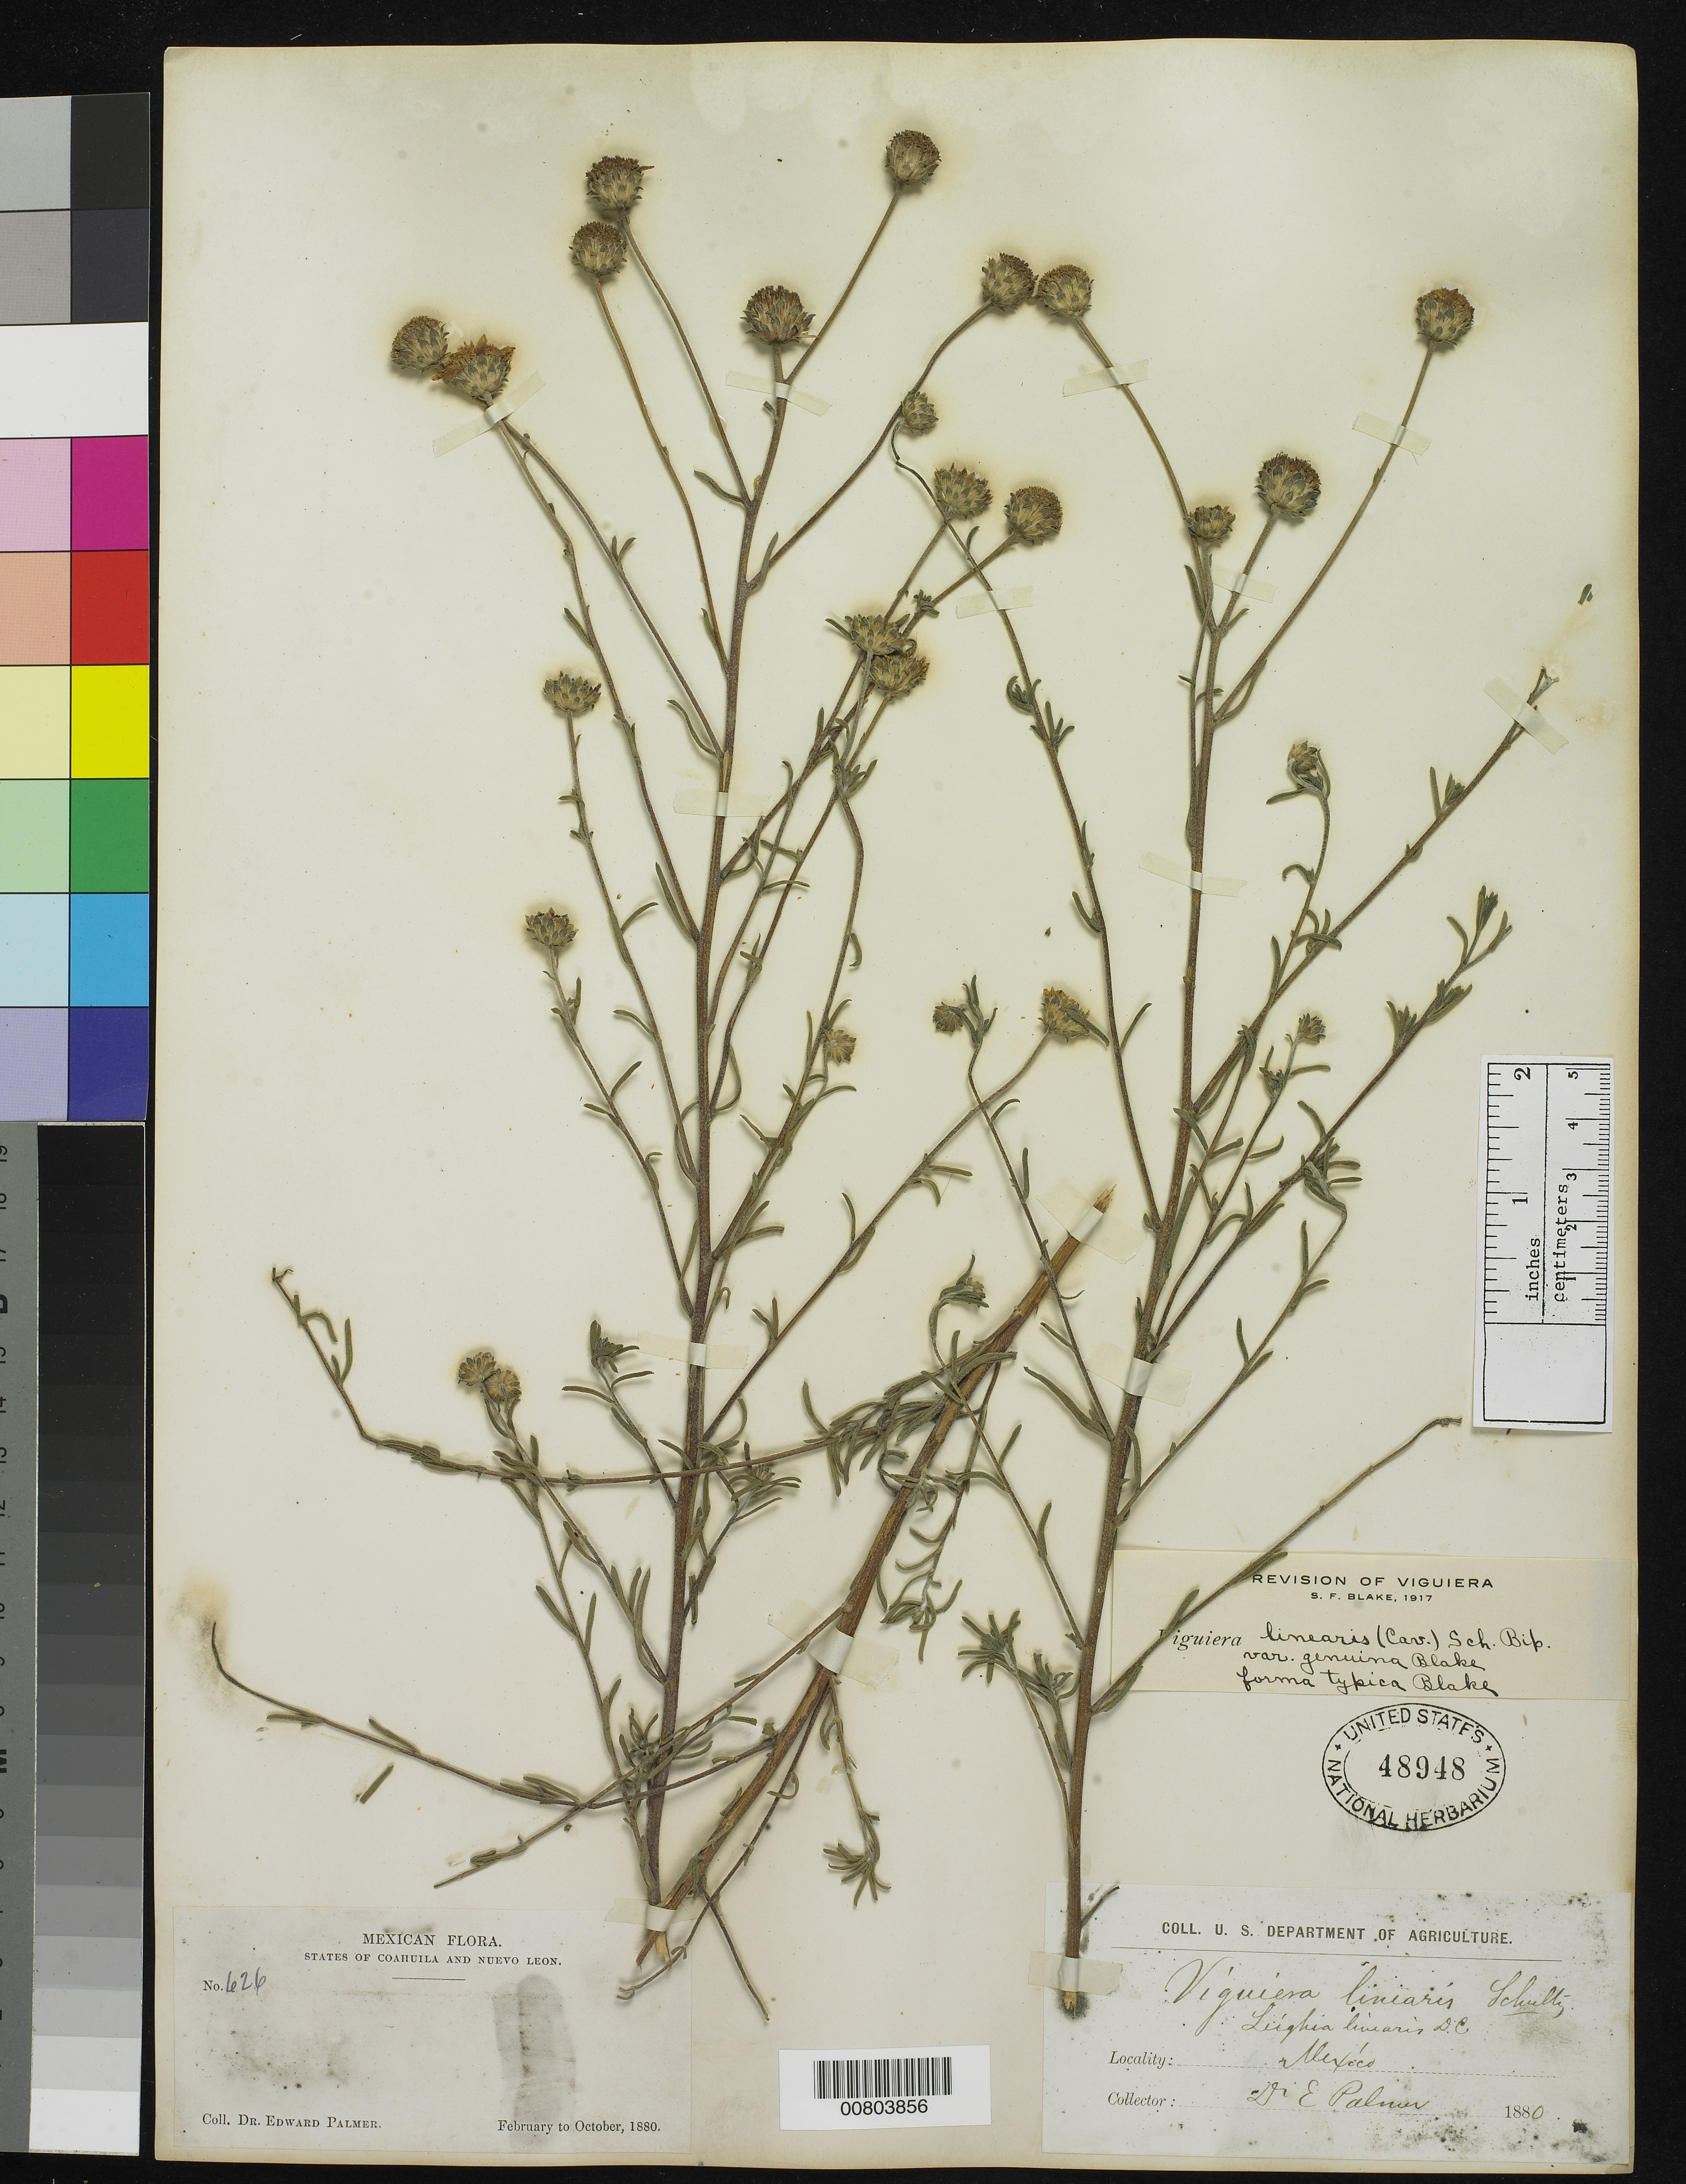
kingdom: Plantae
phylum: Tracheophyta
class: Magnoliopsida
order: Asterales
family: Asteraceae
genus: Viguiera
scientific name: Viguiera linearis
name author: (Cav.) Sch. Bip.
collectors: E. Palmer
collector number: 626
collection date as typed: Feb 1880 to -- Oct 1880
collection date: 1880-02/1880-10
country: Mexico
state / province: Coahuila / Nuevo León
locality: States of Coahuila and Nuevo León.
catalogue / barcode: US 48948